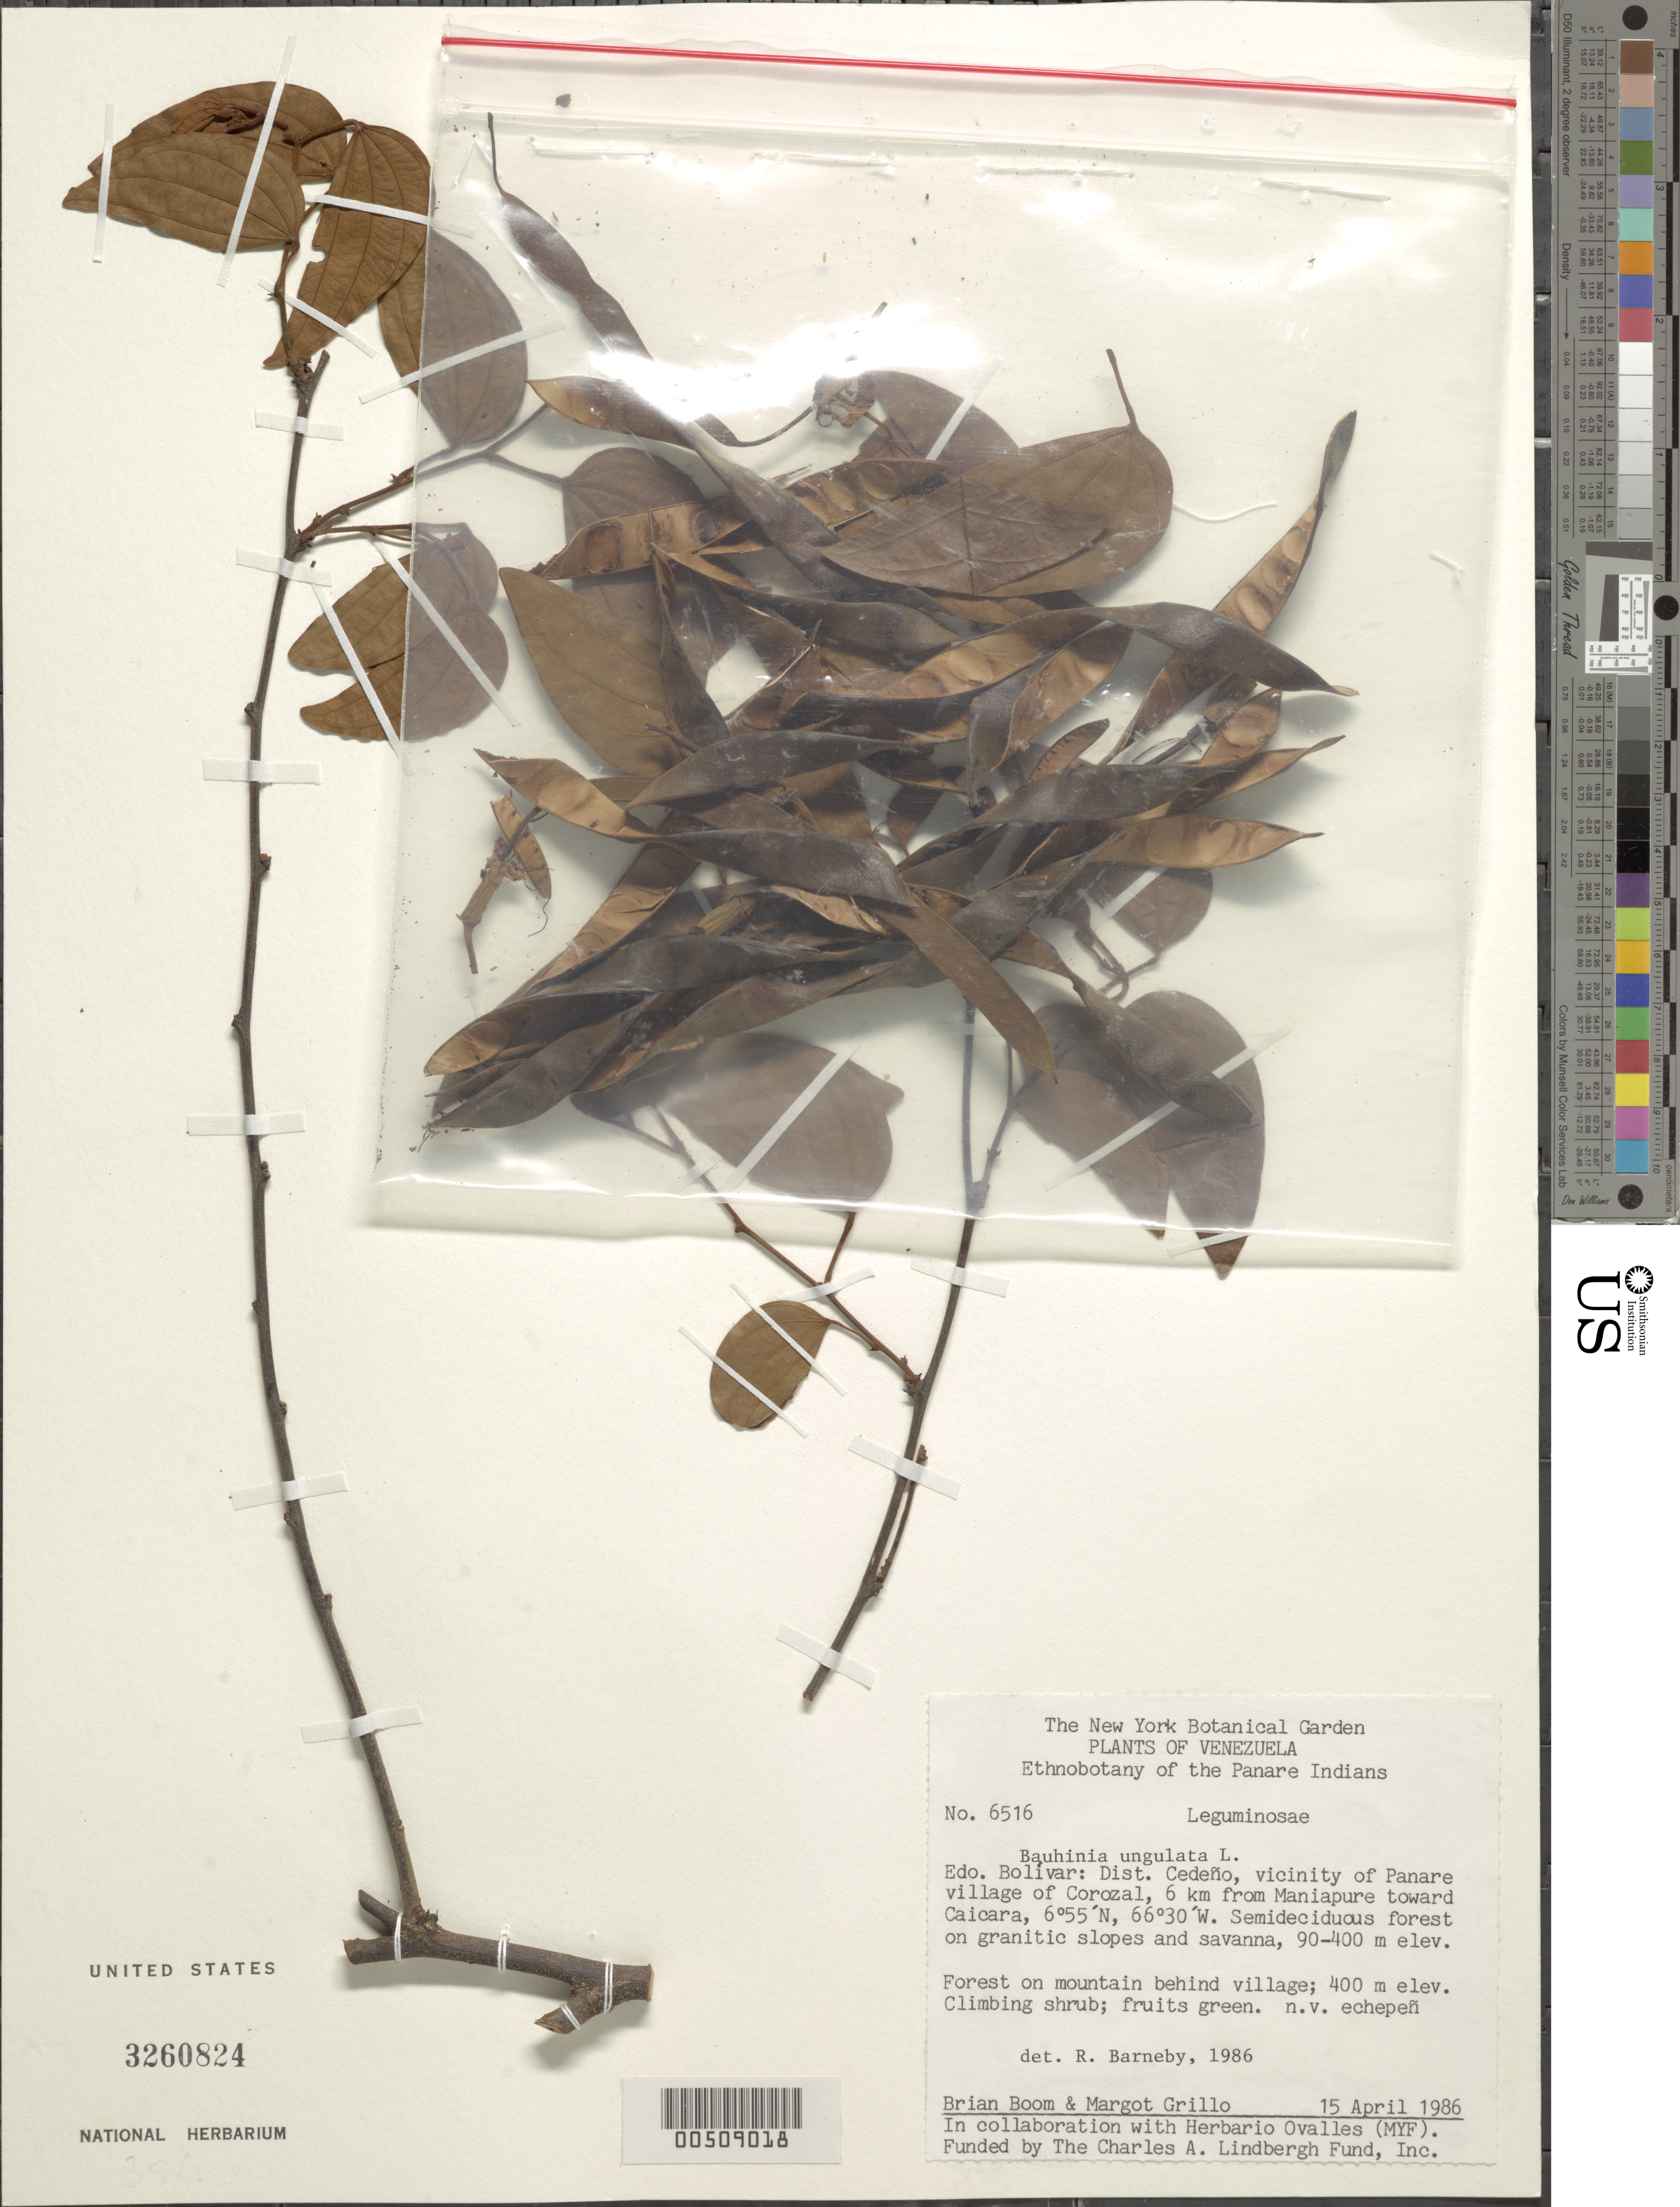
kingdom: Plantae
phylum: Tracheophyta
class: Magnoliopsida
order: Fabales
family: Fabaceae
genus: Bauhinia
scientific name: Bauhinia ungulata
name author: L.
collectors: B. M. Boom & M. Grillo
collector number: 6516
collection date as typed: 15 Apr 1986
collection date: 1986-04-15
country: Venezuela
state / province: Bolivar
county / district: Cedeno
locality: Panare, corozal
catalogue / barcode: US 3260824